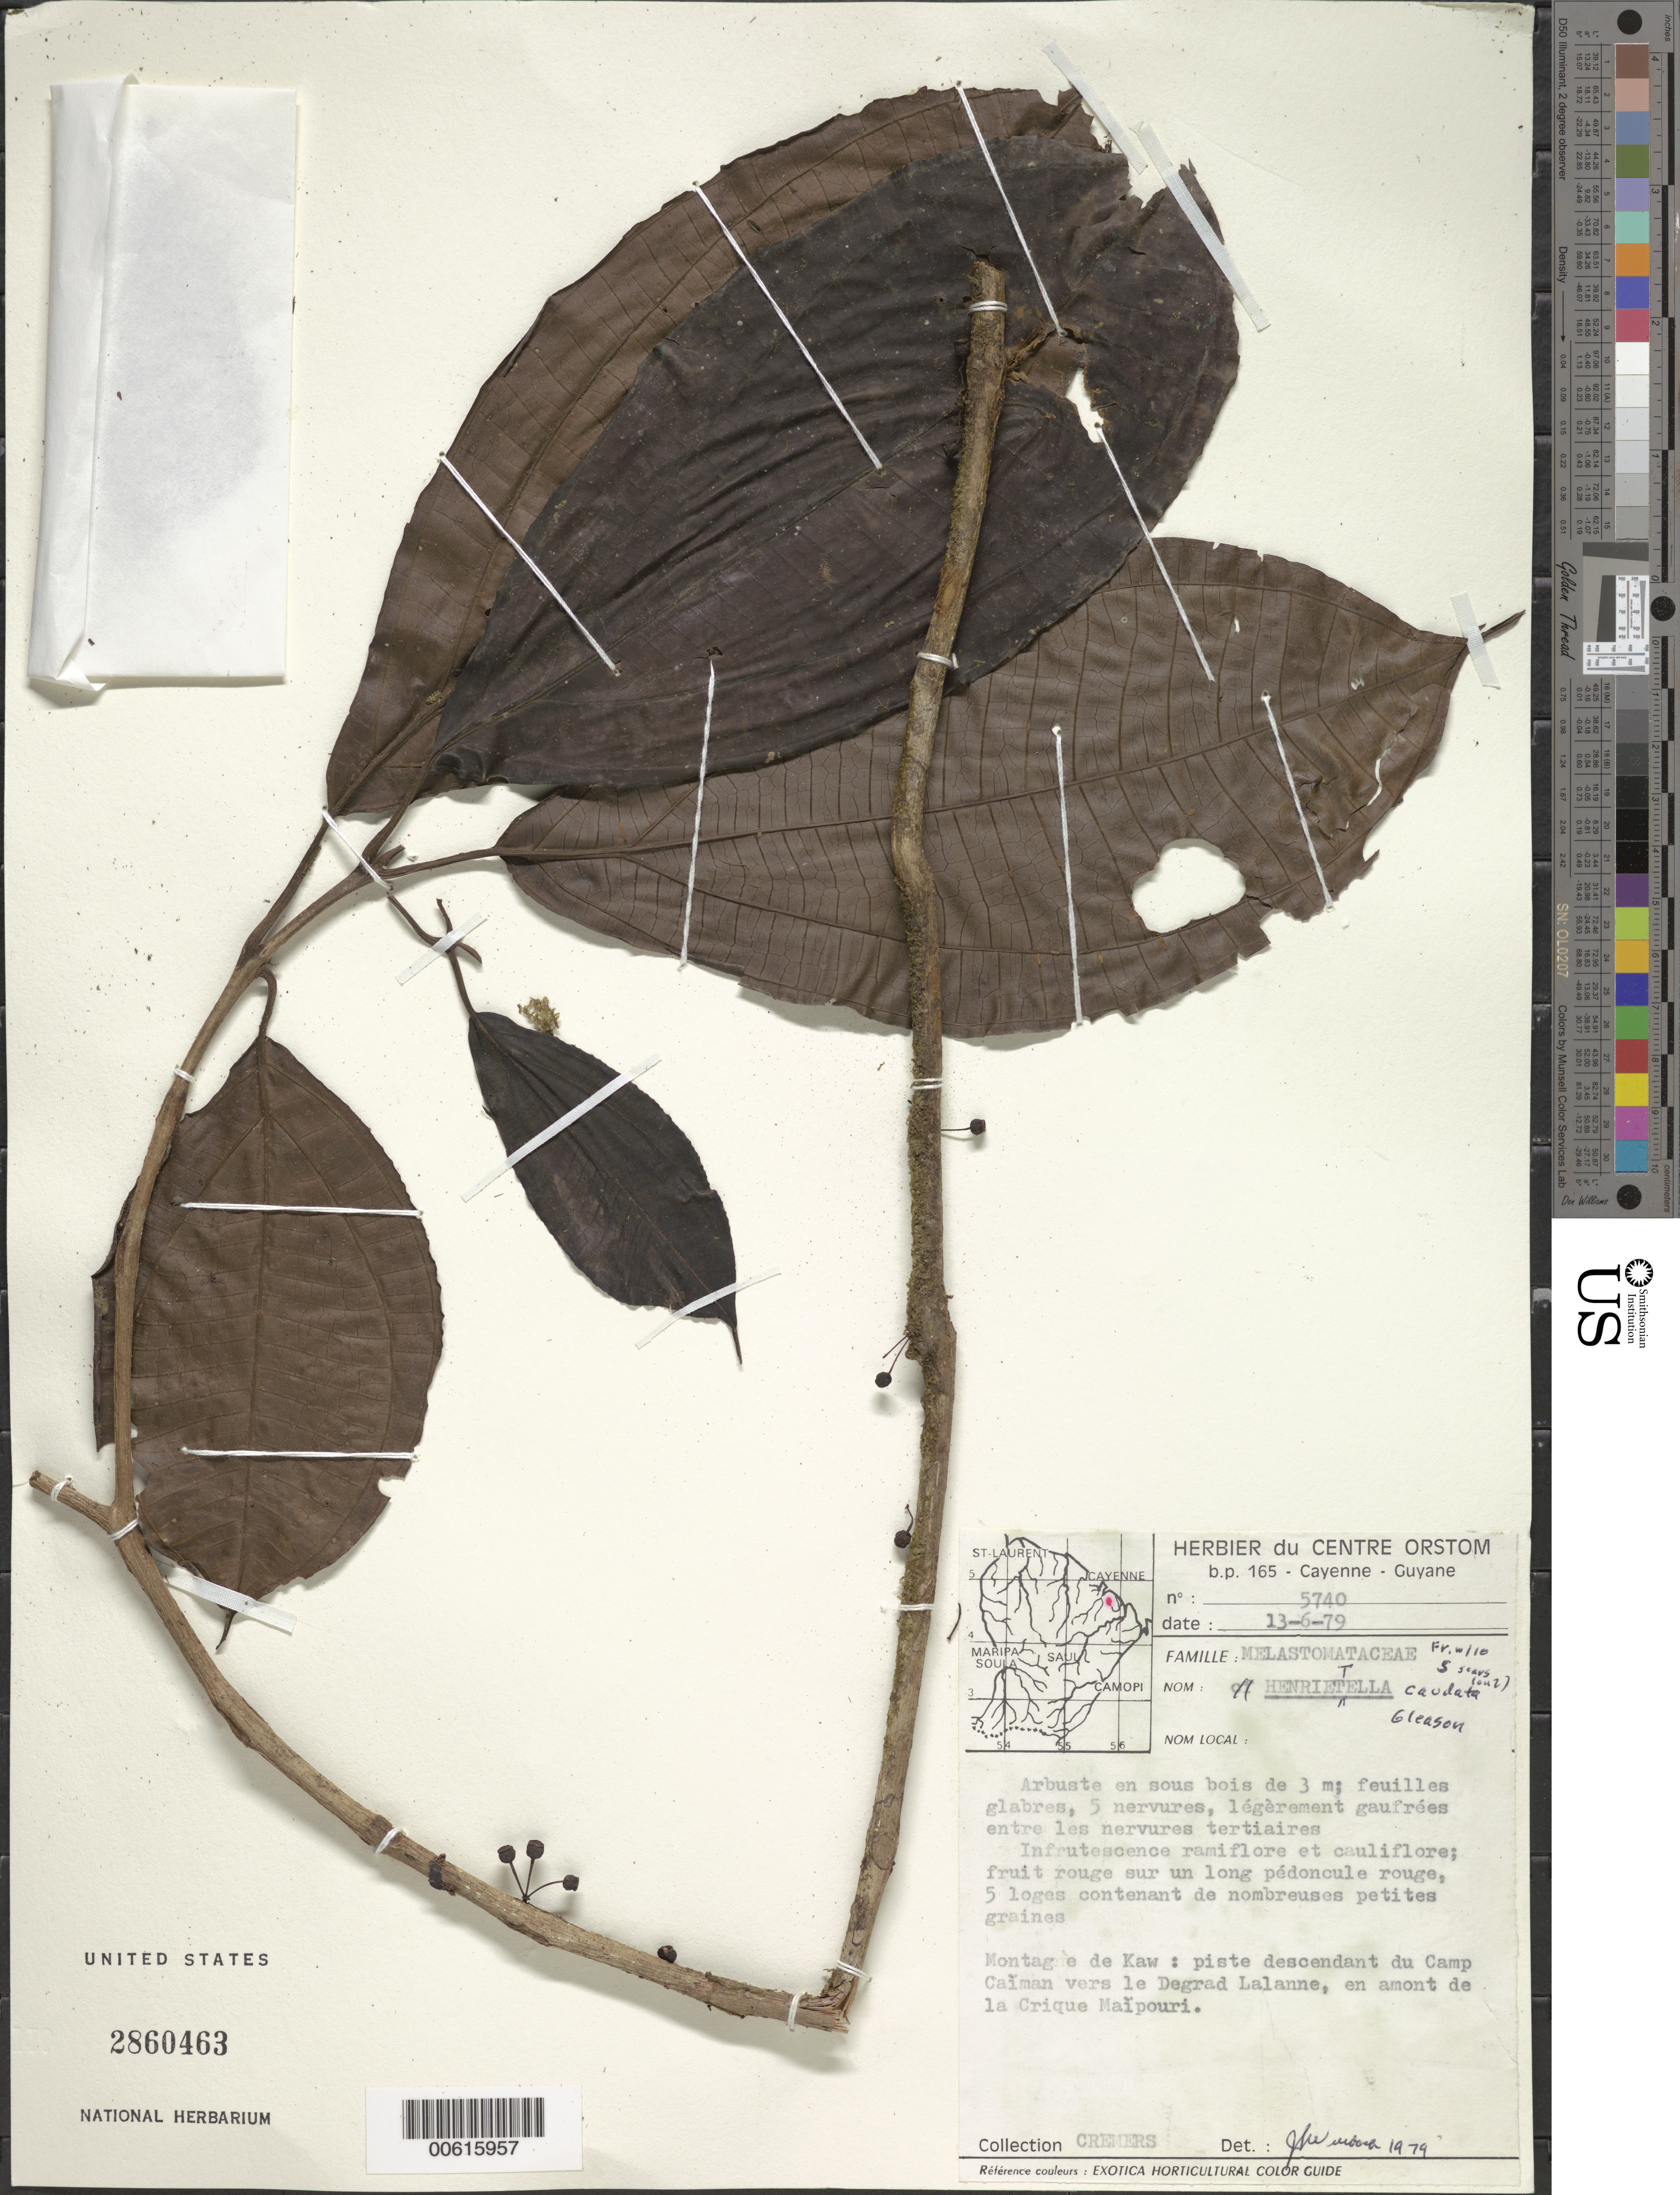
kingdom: Plantae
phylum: Tracheophyta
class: Magnoliopsida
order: Myrtales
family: Melastomataceae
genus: Henriettea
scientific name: Henriettea caudata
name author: (Gleason) Penneys et al.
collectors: G. Cremers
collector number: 5470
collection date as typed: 13-Jun-79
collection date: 1979-06-13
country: French Guiana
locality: Montagne de Kaw, Camp Caïman, Crique Maïpouri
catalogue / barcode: US 2860463